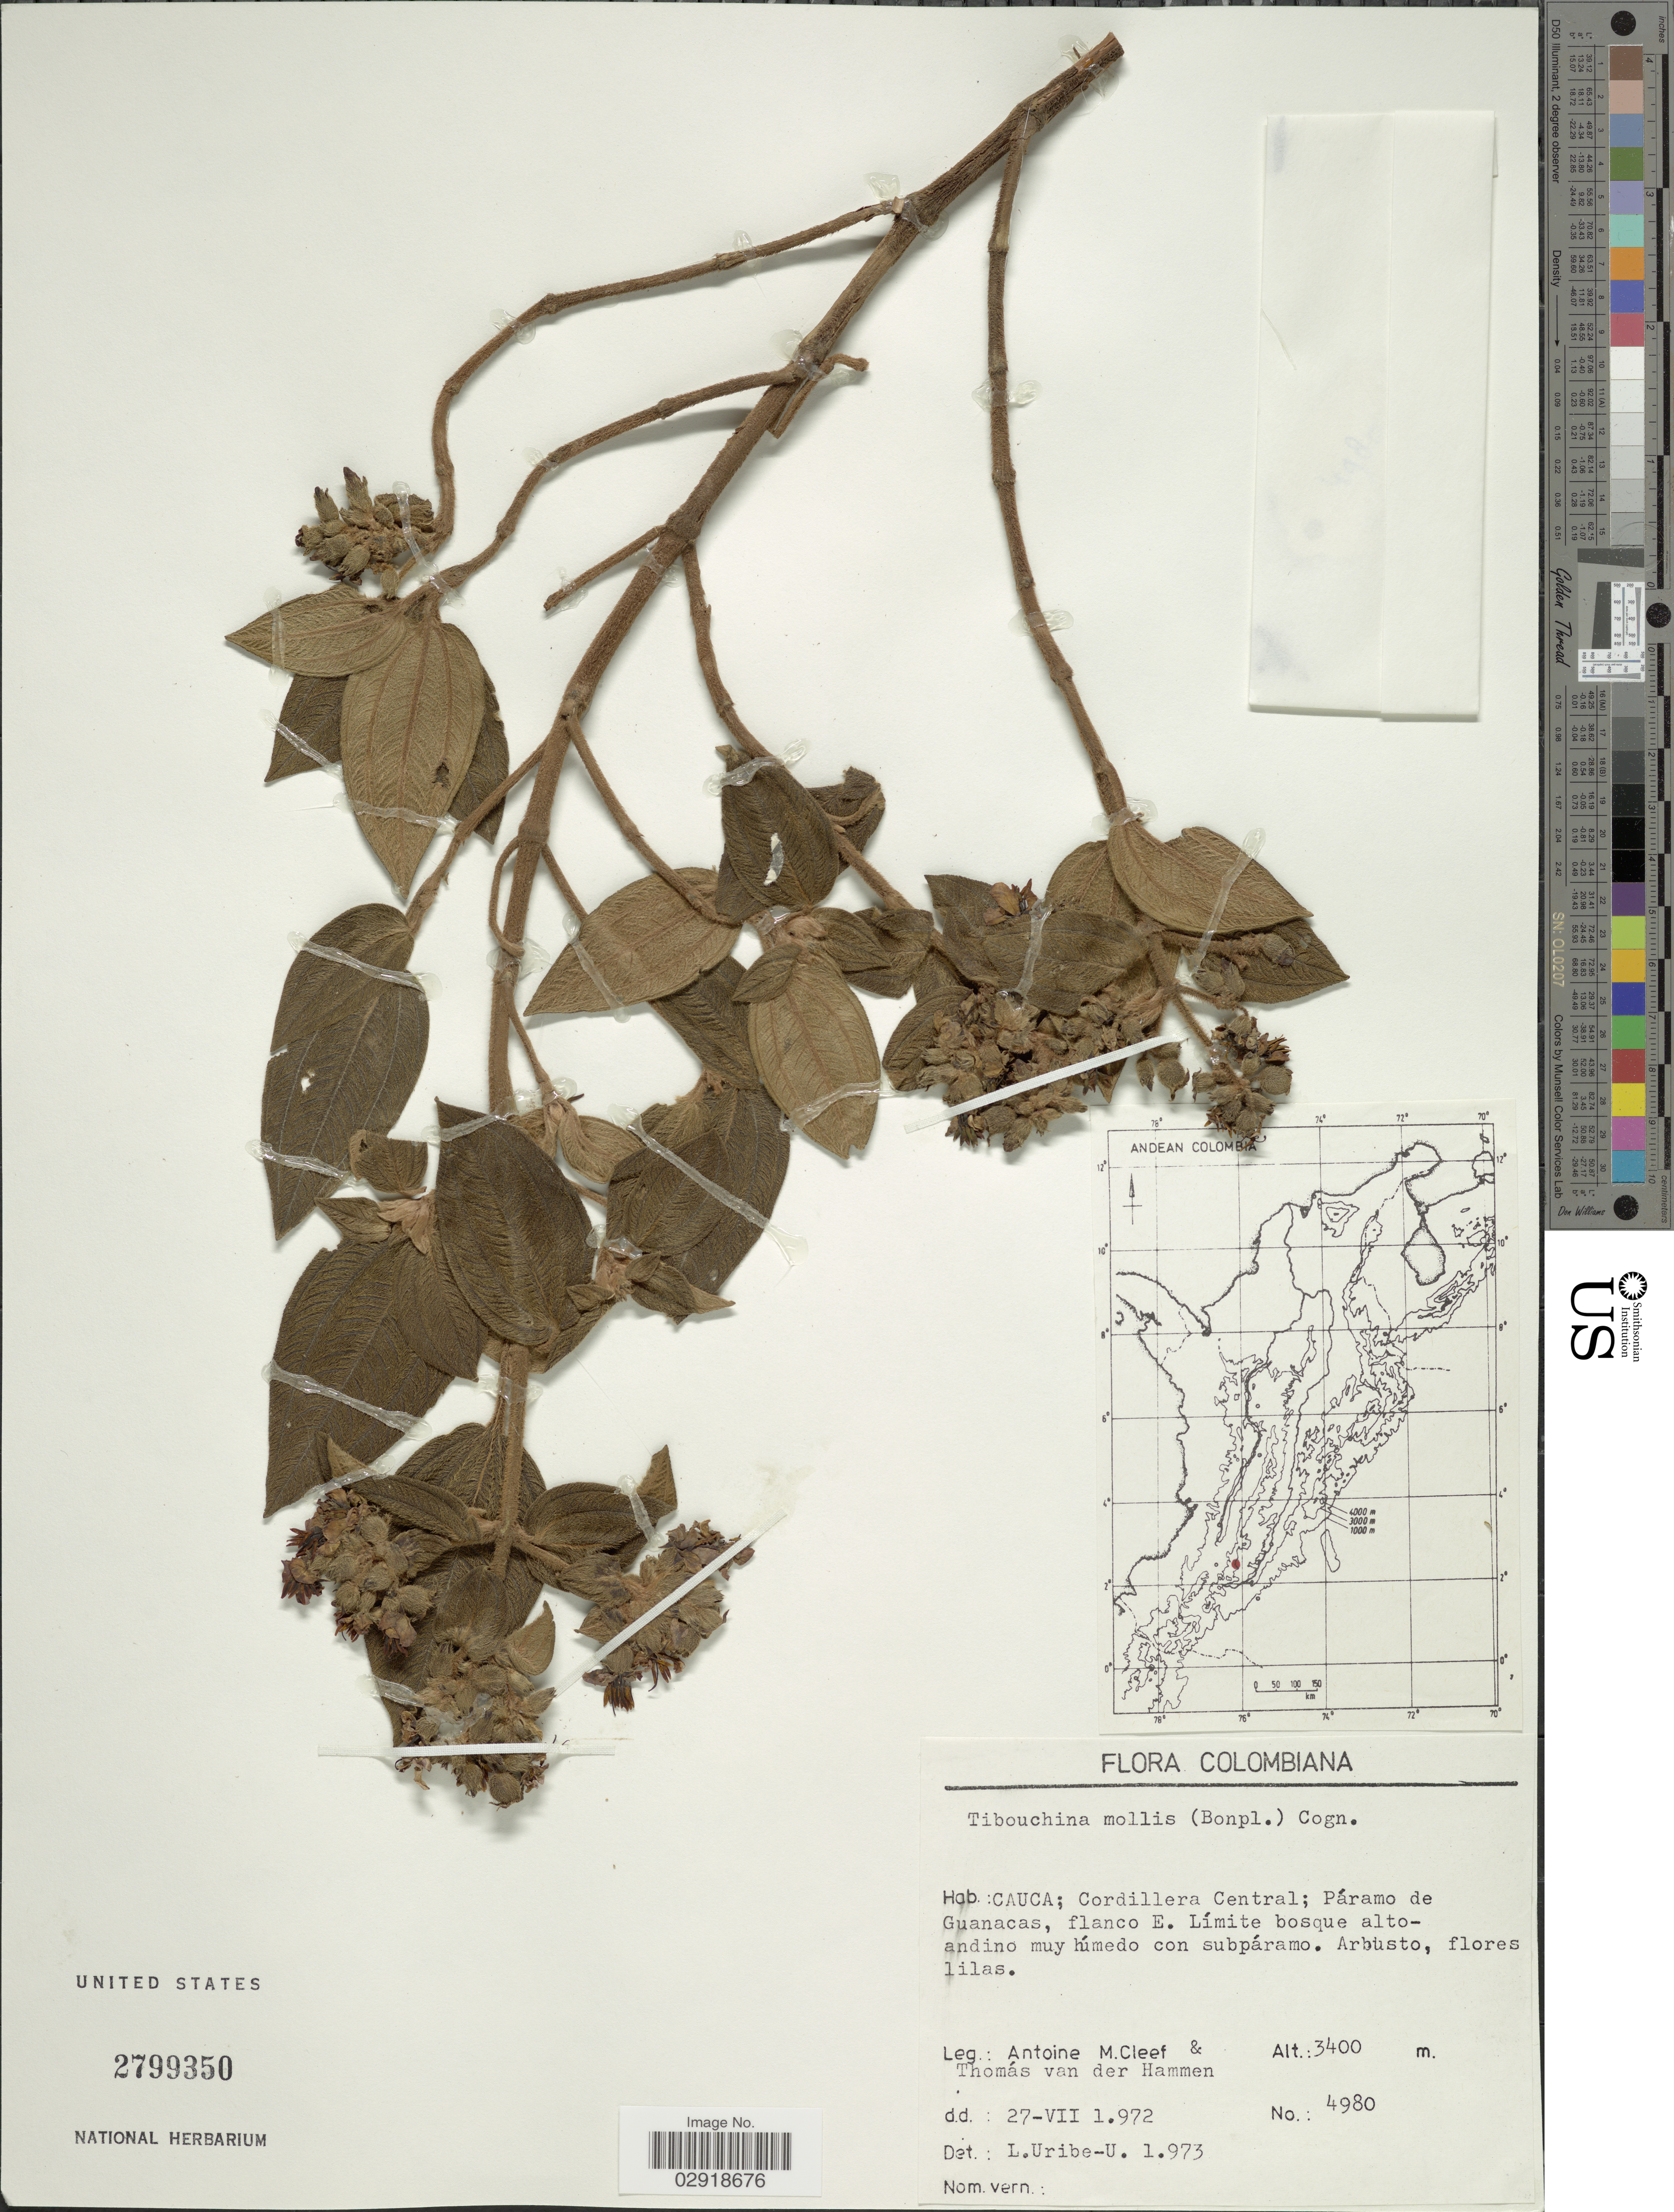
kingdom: Plantae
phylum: Tracheophyta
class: Magnoliopsida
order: Myrtales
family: Melastomataceae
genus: Chaetogastra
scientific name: Chaetogastra mollis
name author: (Bonpl.) DC.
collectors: A. M. Cleef & T. Van der Hammen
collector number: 4980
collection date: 1972-07-27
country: Colombia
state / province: Cauca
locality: Cordillera Central; Páramo de Guanacas, flanco E. Límite bosque alto-andino muy húmedo con subpáramo.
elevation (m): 3400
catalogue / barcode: US 2799350